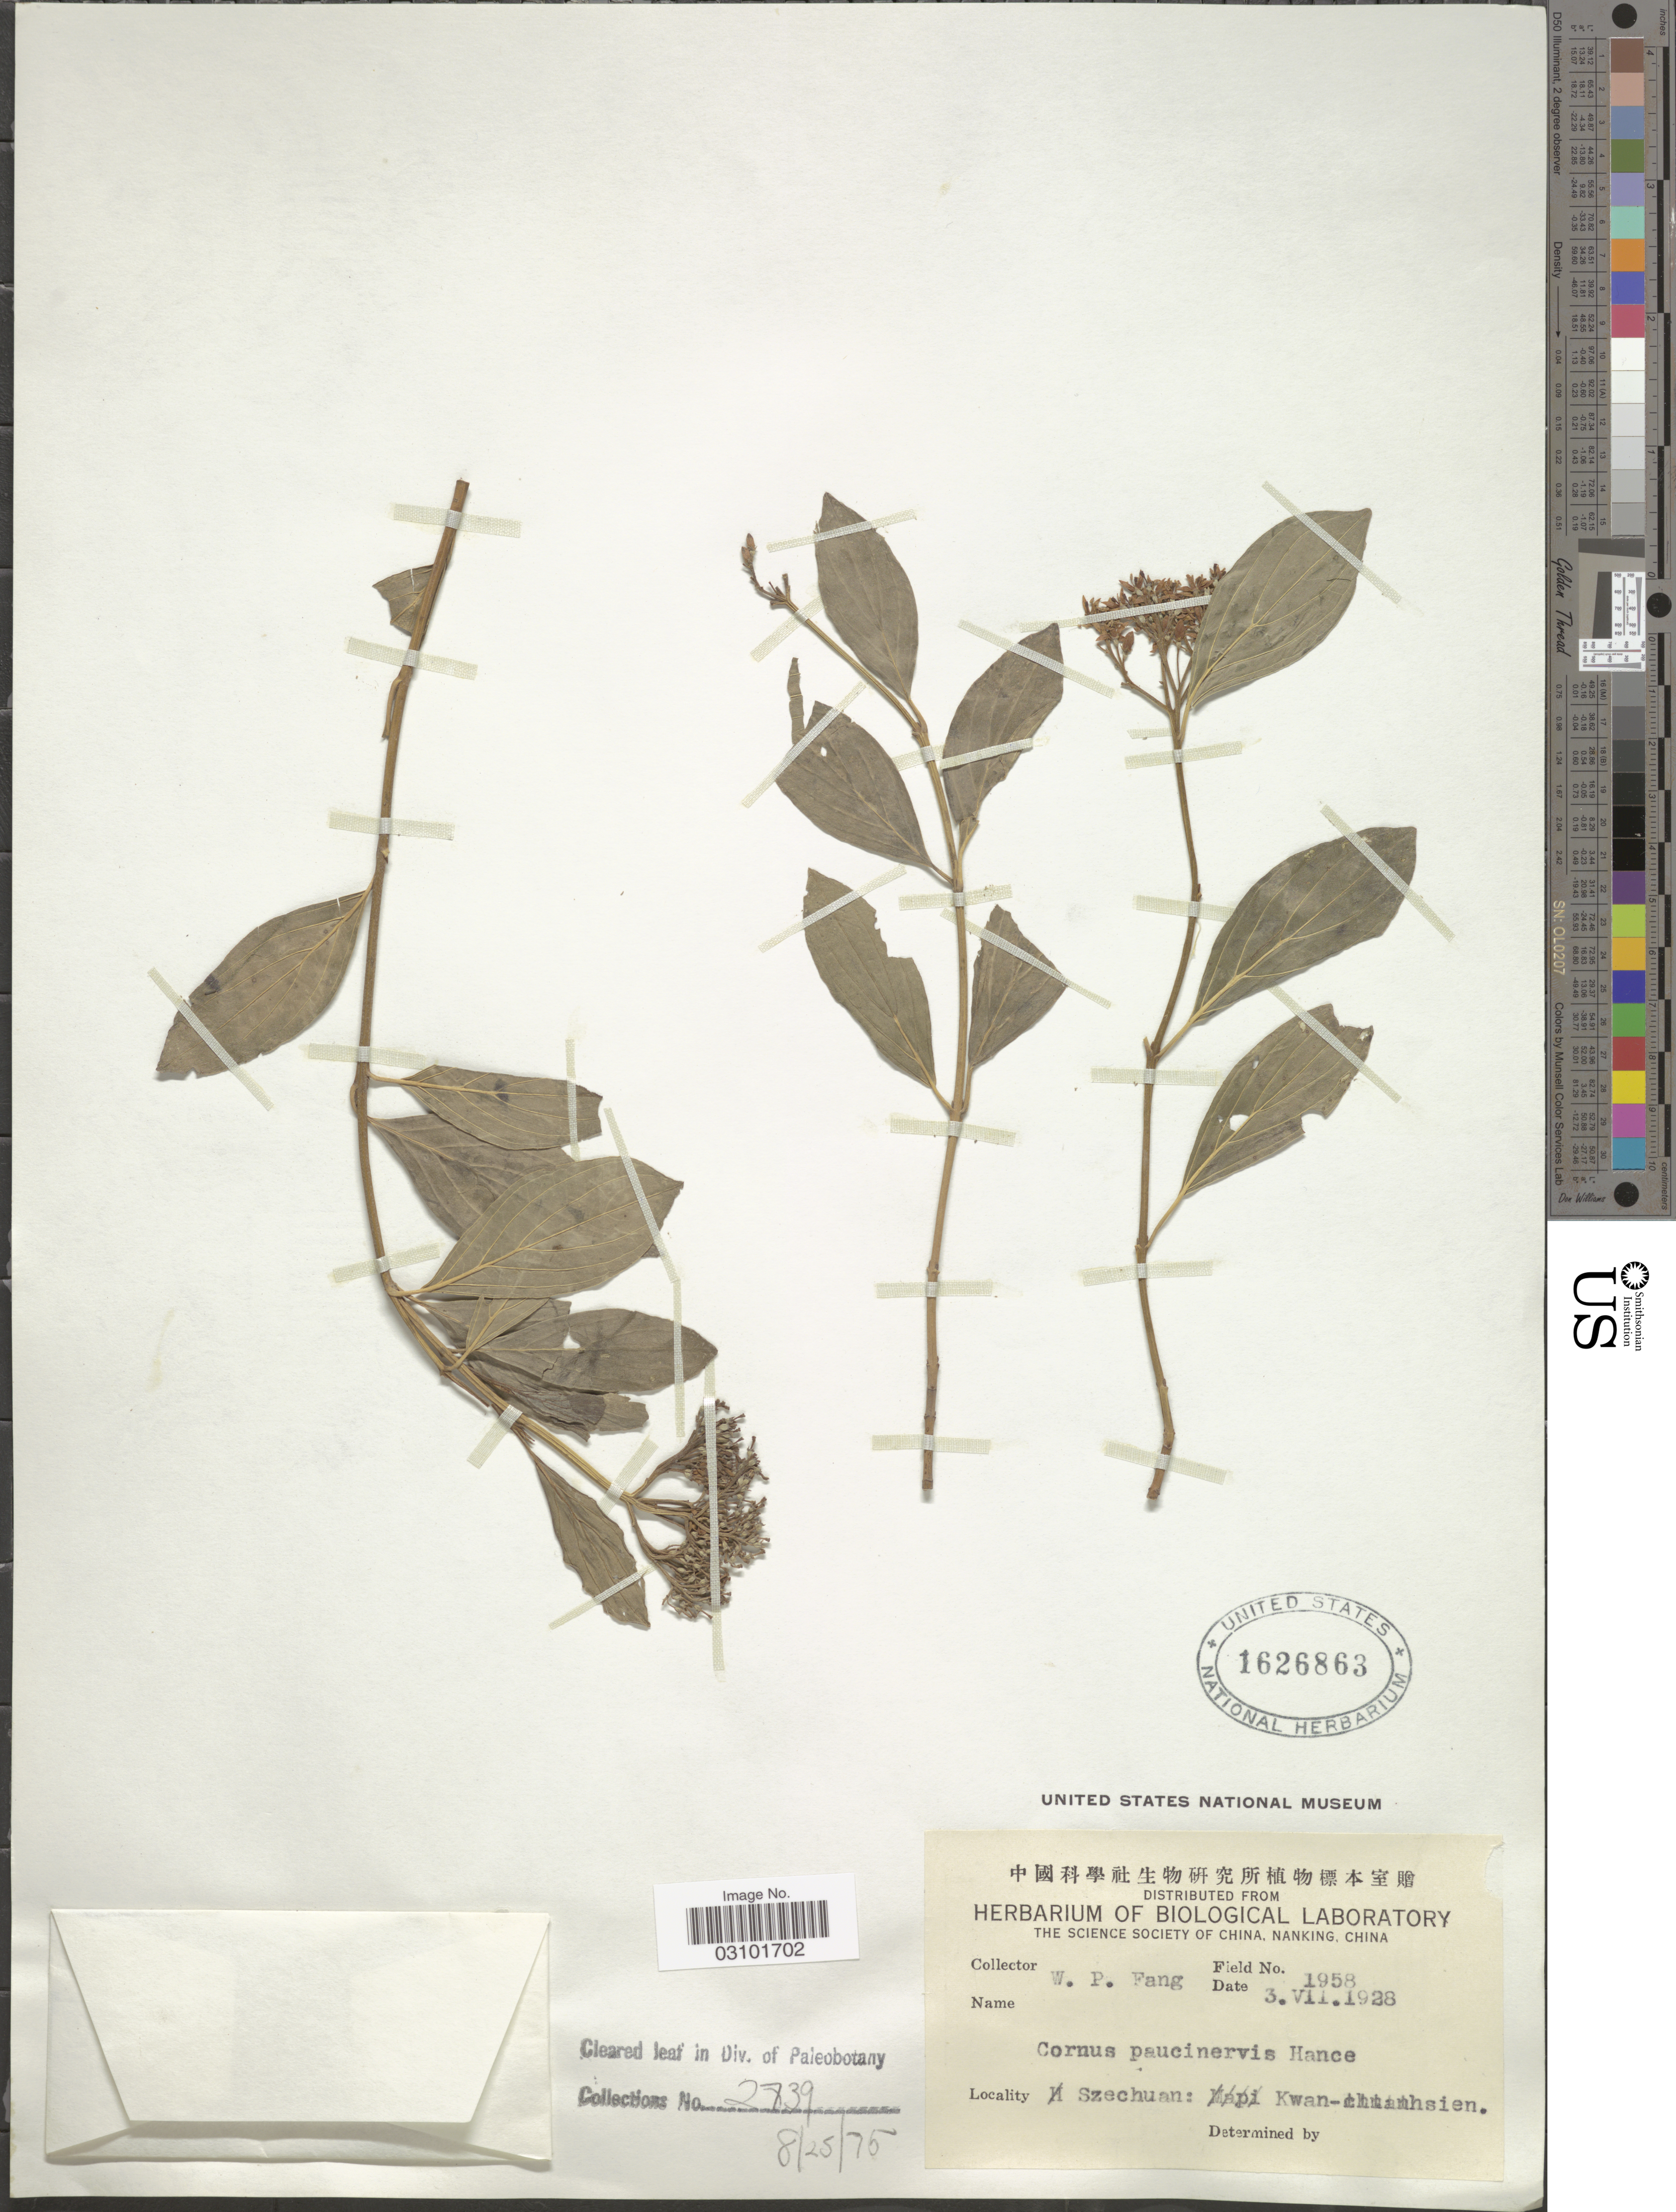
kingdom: Plantae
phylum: Tracheophyta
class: Magnoliopsida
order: Cornales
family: Cornaceae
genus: Cornus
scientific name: Cornus paucinervis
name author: Hance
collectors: W. P. Fang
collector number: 1958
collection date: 1928-07-03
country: China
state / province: Sichuan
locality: Szechuan: Kwan-hsien.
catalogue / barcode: US 1626863